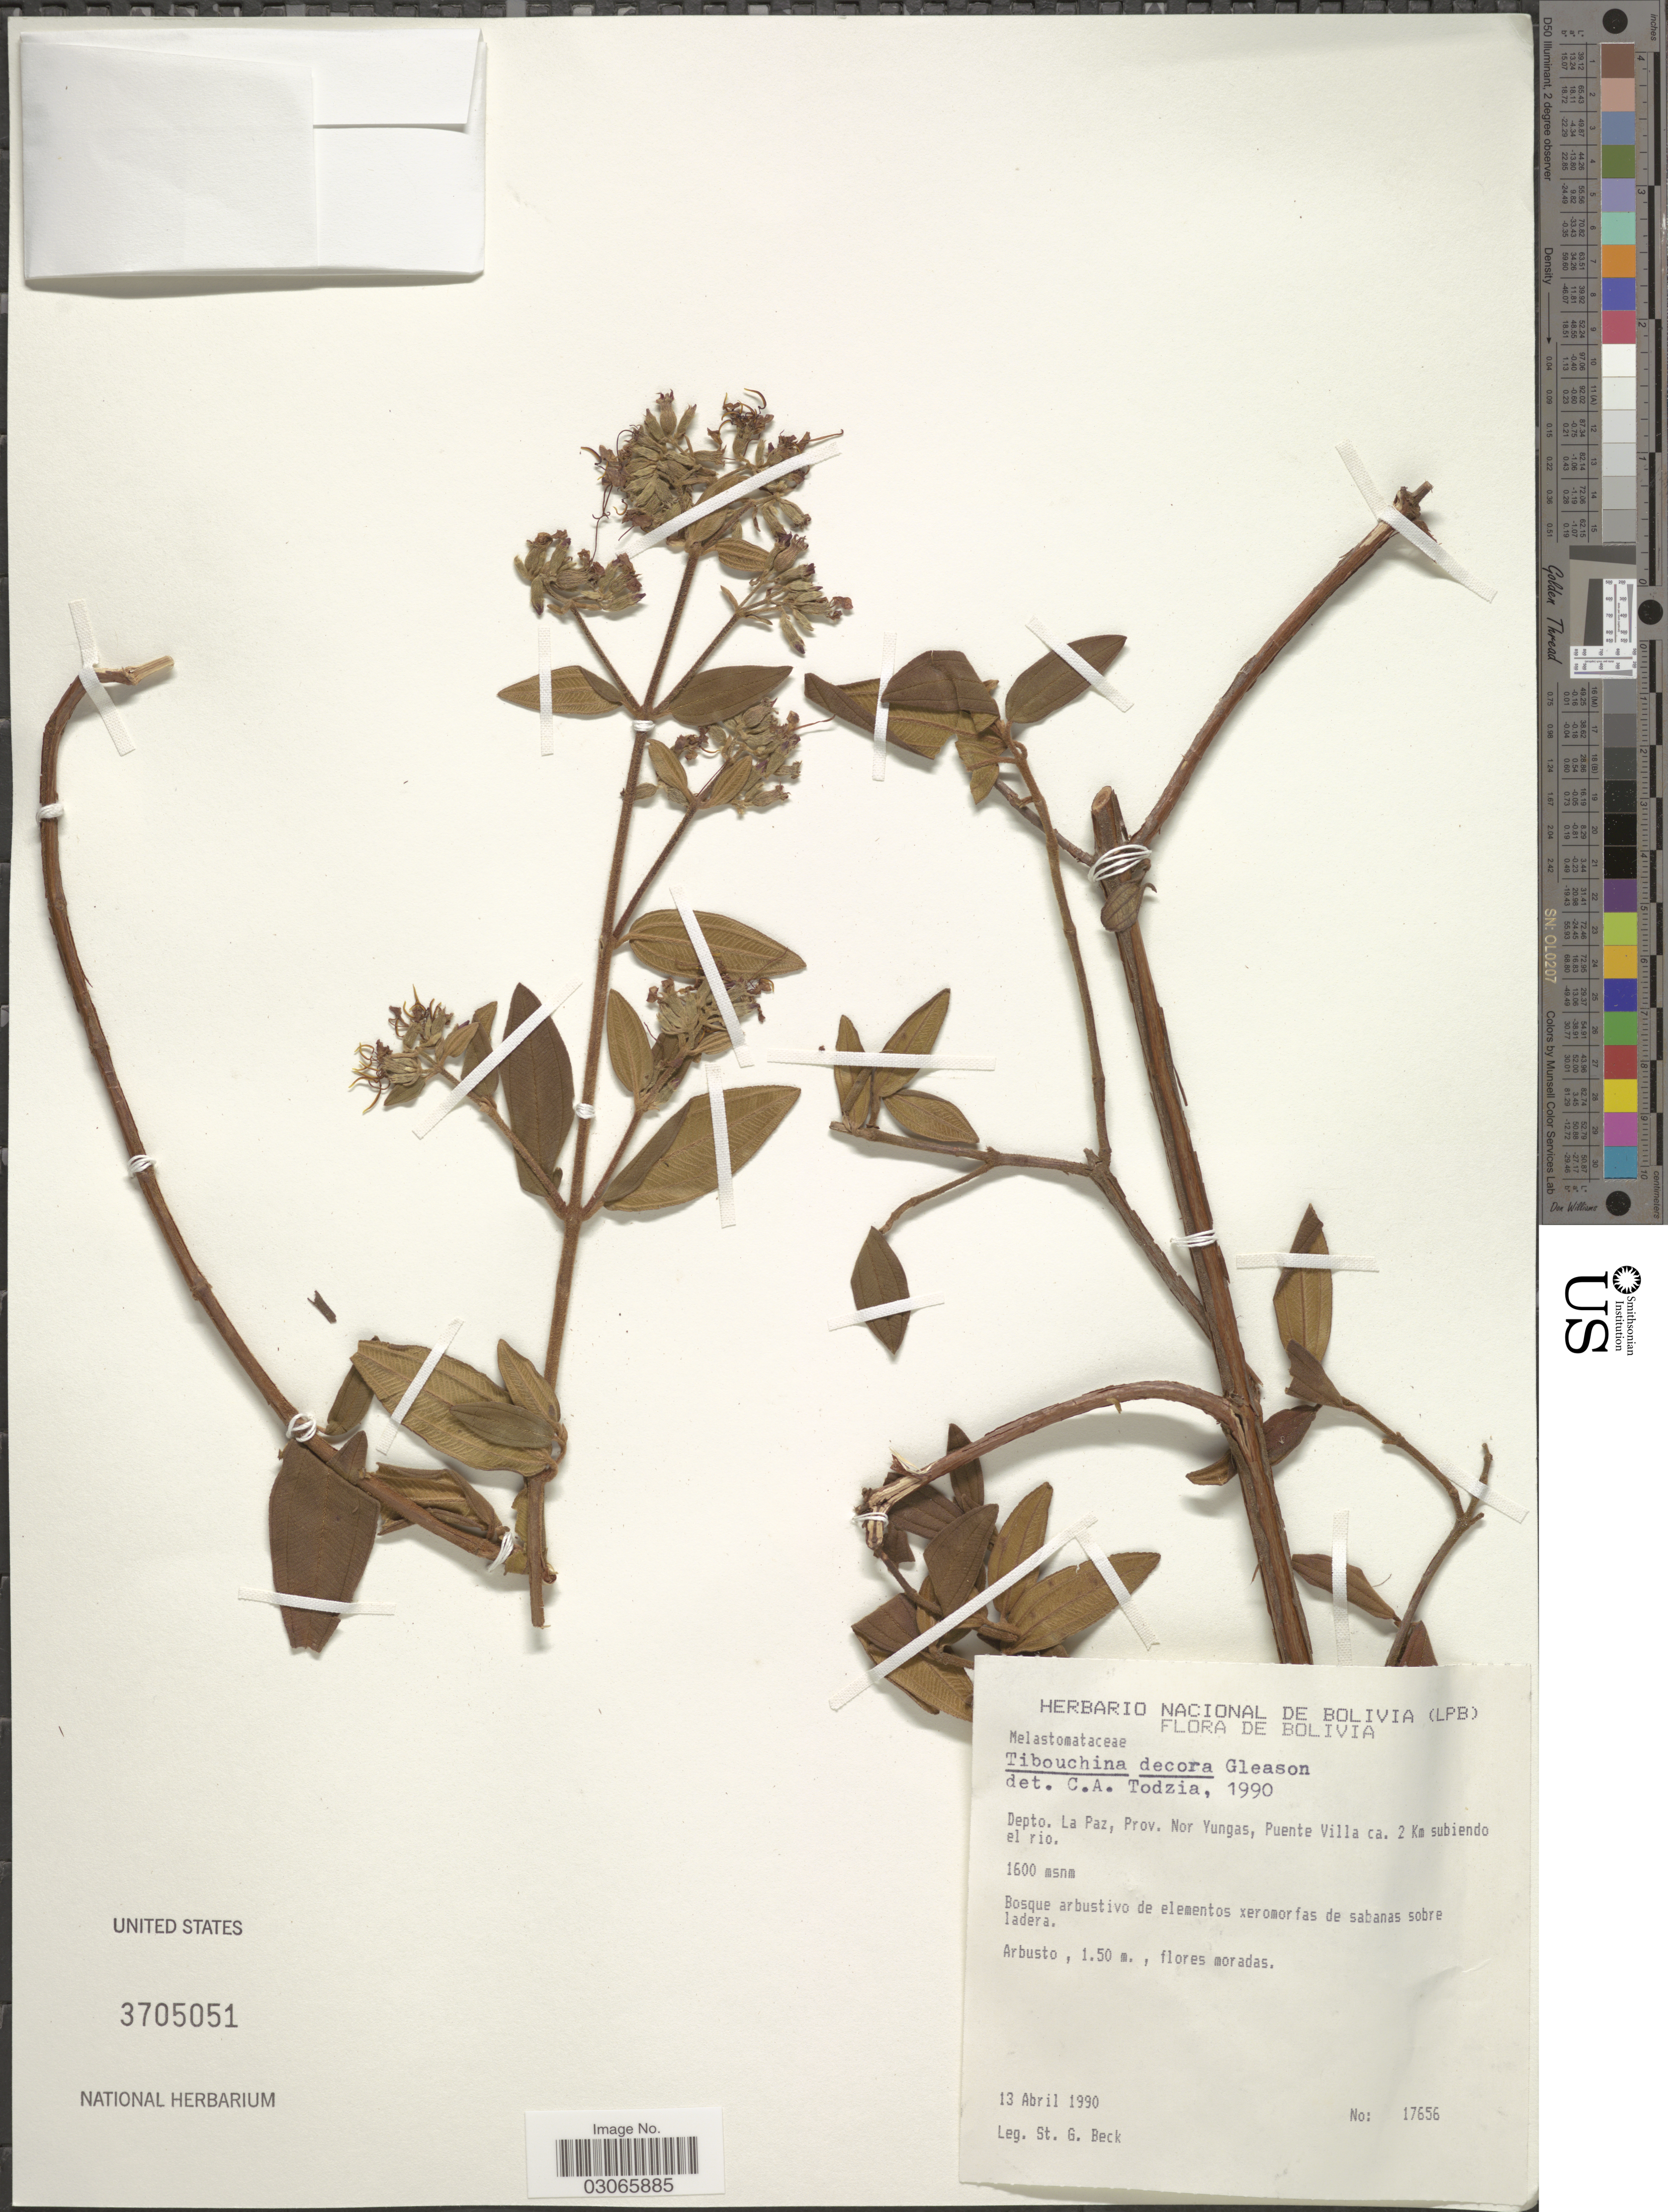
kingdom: Plantae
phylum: Tracheophyta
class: Magnoliopsida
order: Myrtales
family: Melastomataceae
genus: Chaetogastra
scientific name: Chaetogastra decora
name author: (Gleason) P.J.F. Guim. & Michelang.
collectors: S. G. Beck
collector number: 17656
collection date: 1990-04-13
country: Bolivia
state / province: La Paz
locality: Depto. La Paz, Prov. Nor Yungas, Puente Villa ca. 2 Km subiendo el rio.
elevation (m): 1600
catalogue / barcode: US 3705051